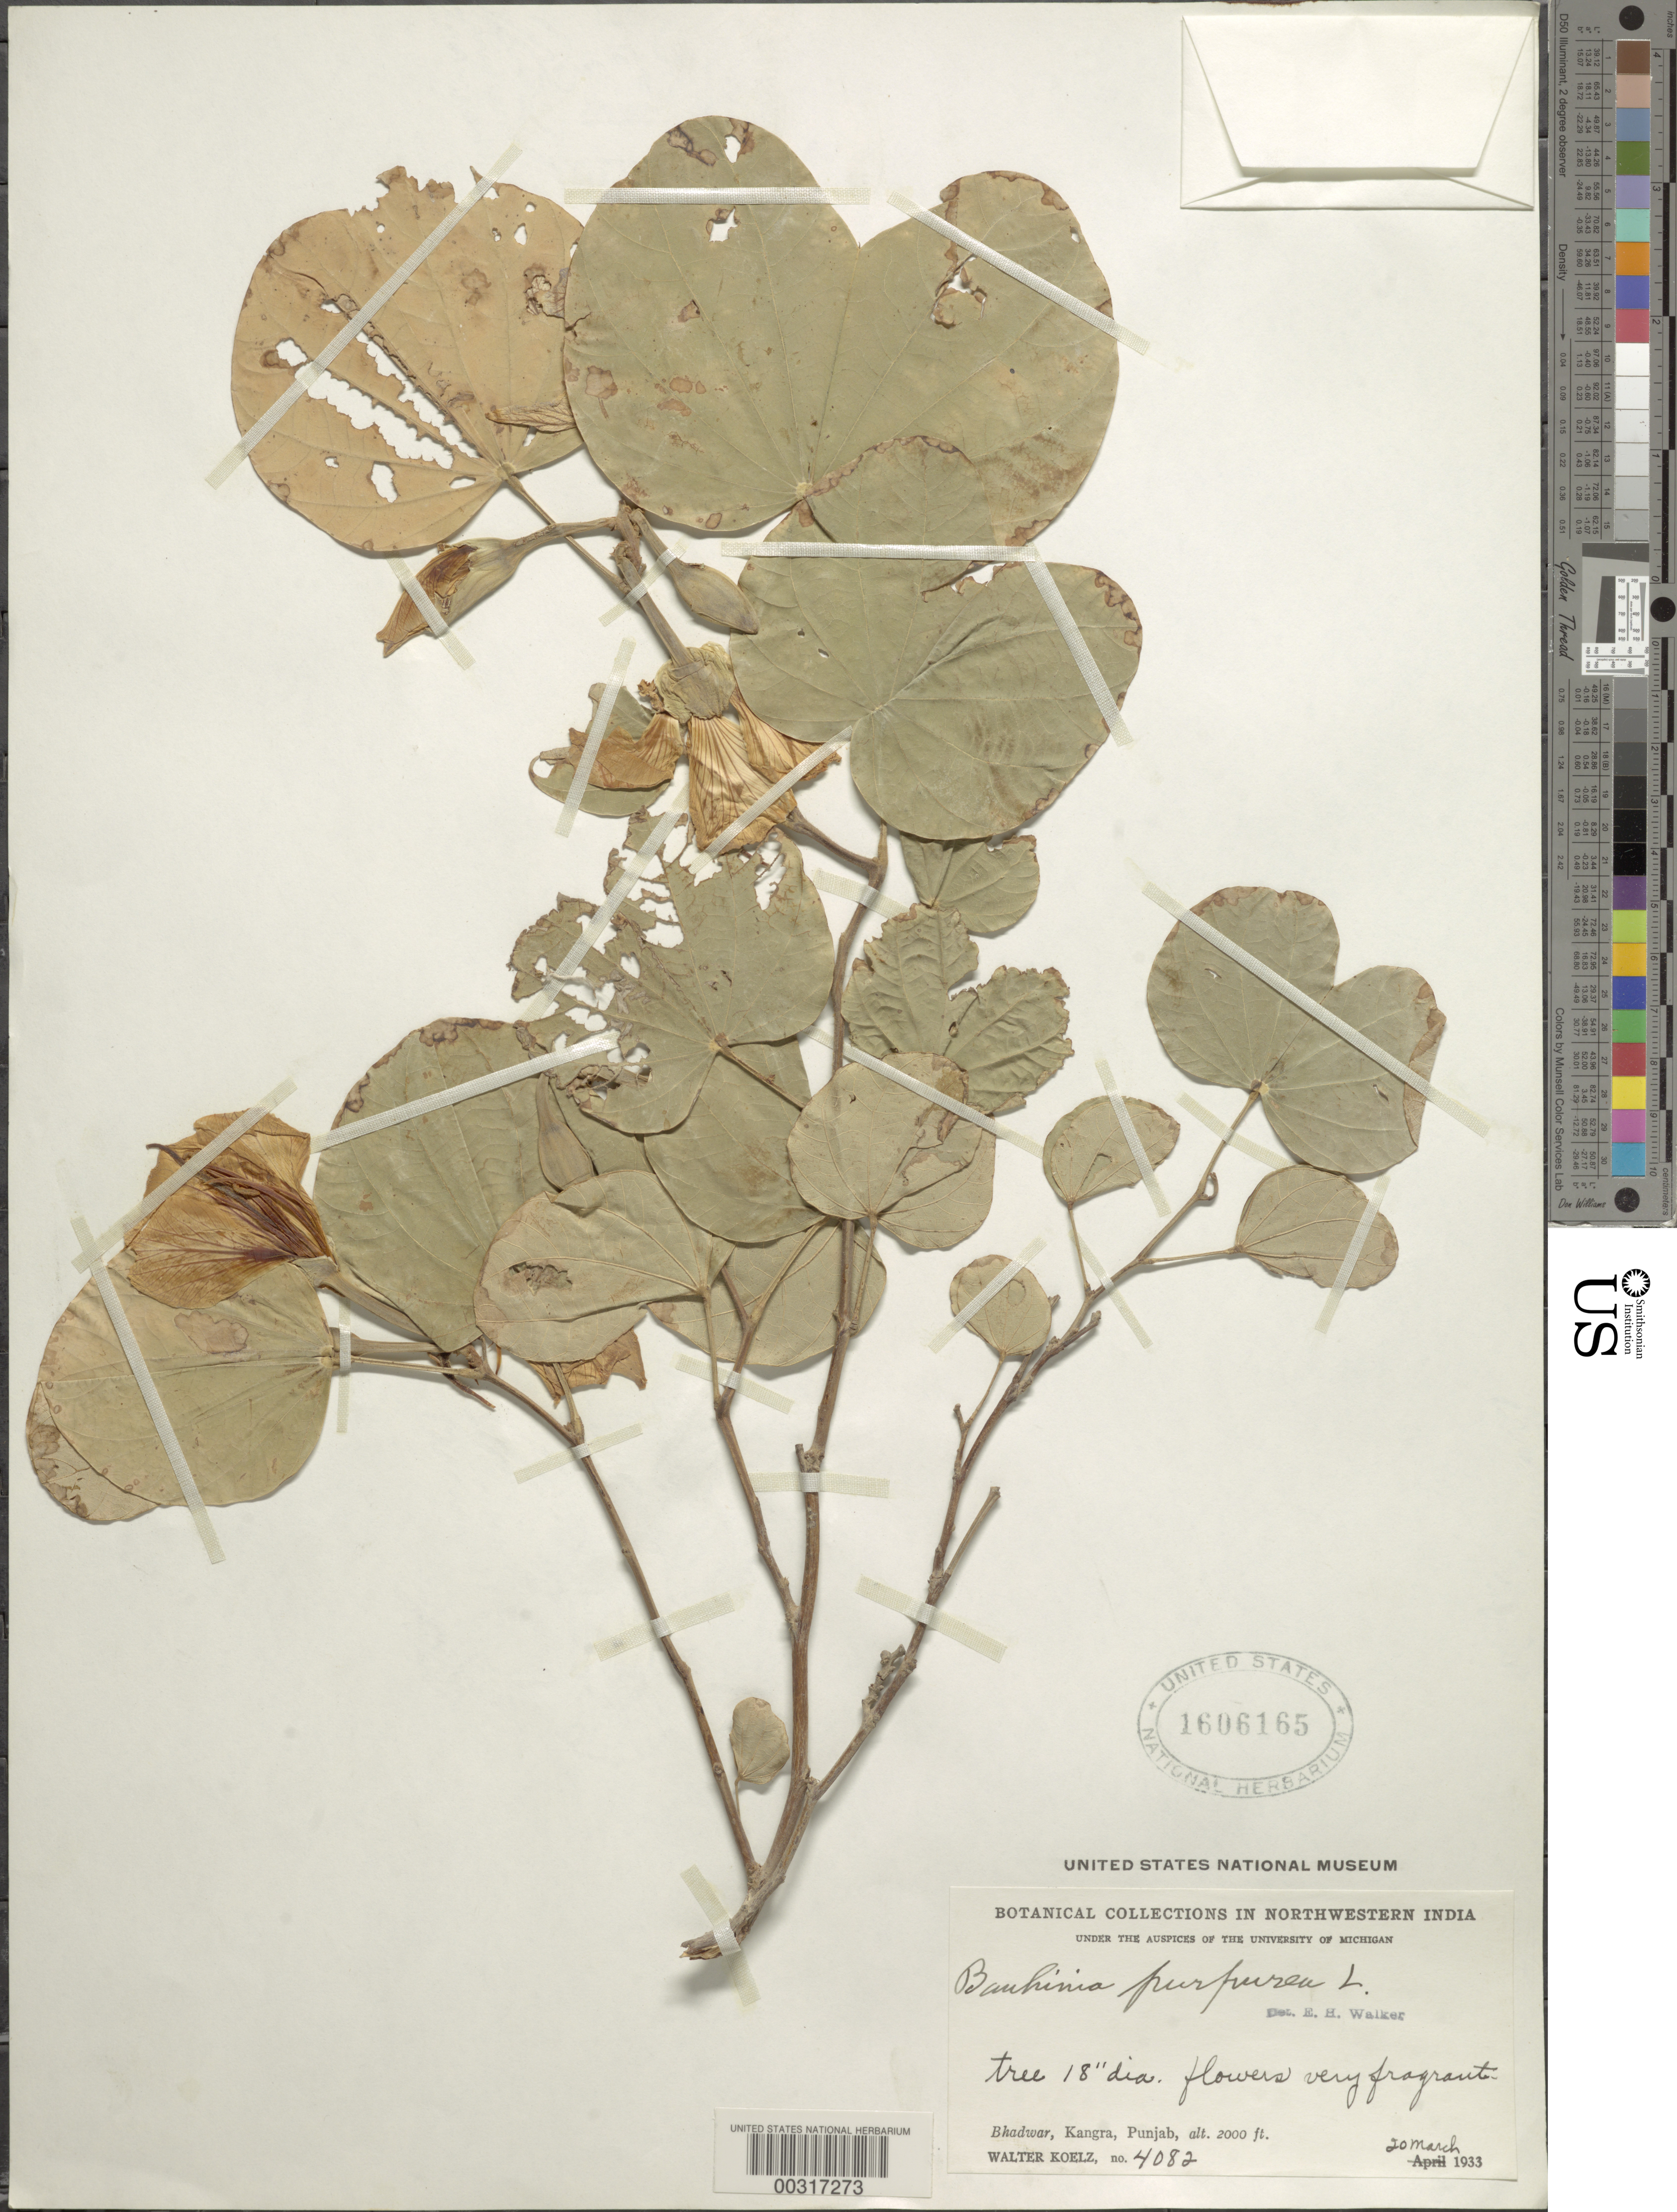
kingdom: Plantae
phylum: Tracheophyta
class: Magnoliopsida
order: Fabales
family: Fabaceae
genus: Bauhinia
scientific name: Bauhinia purpurea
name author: L.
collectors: W. N. Koelz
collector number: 4082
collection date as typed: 20 Mar 1933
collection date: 1933-03-20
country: India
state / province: Himachal Pradesh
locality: Bhadwar, Kangra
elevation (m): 610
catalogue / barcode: US 1606165